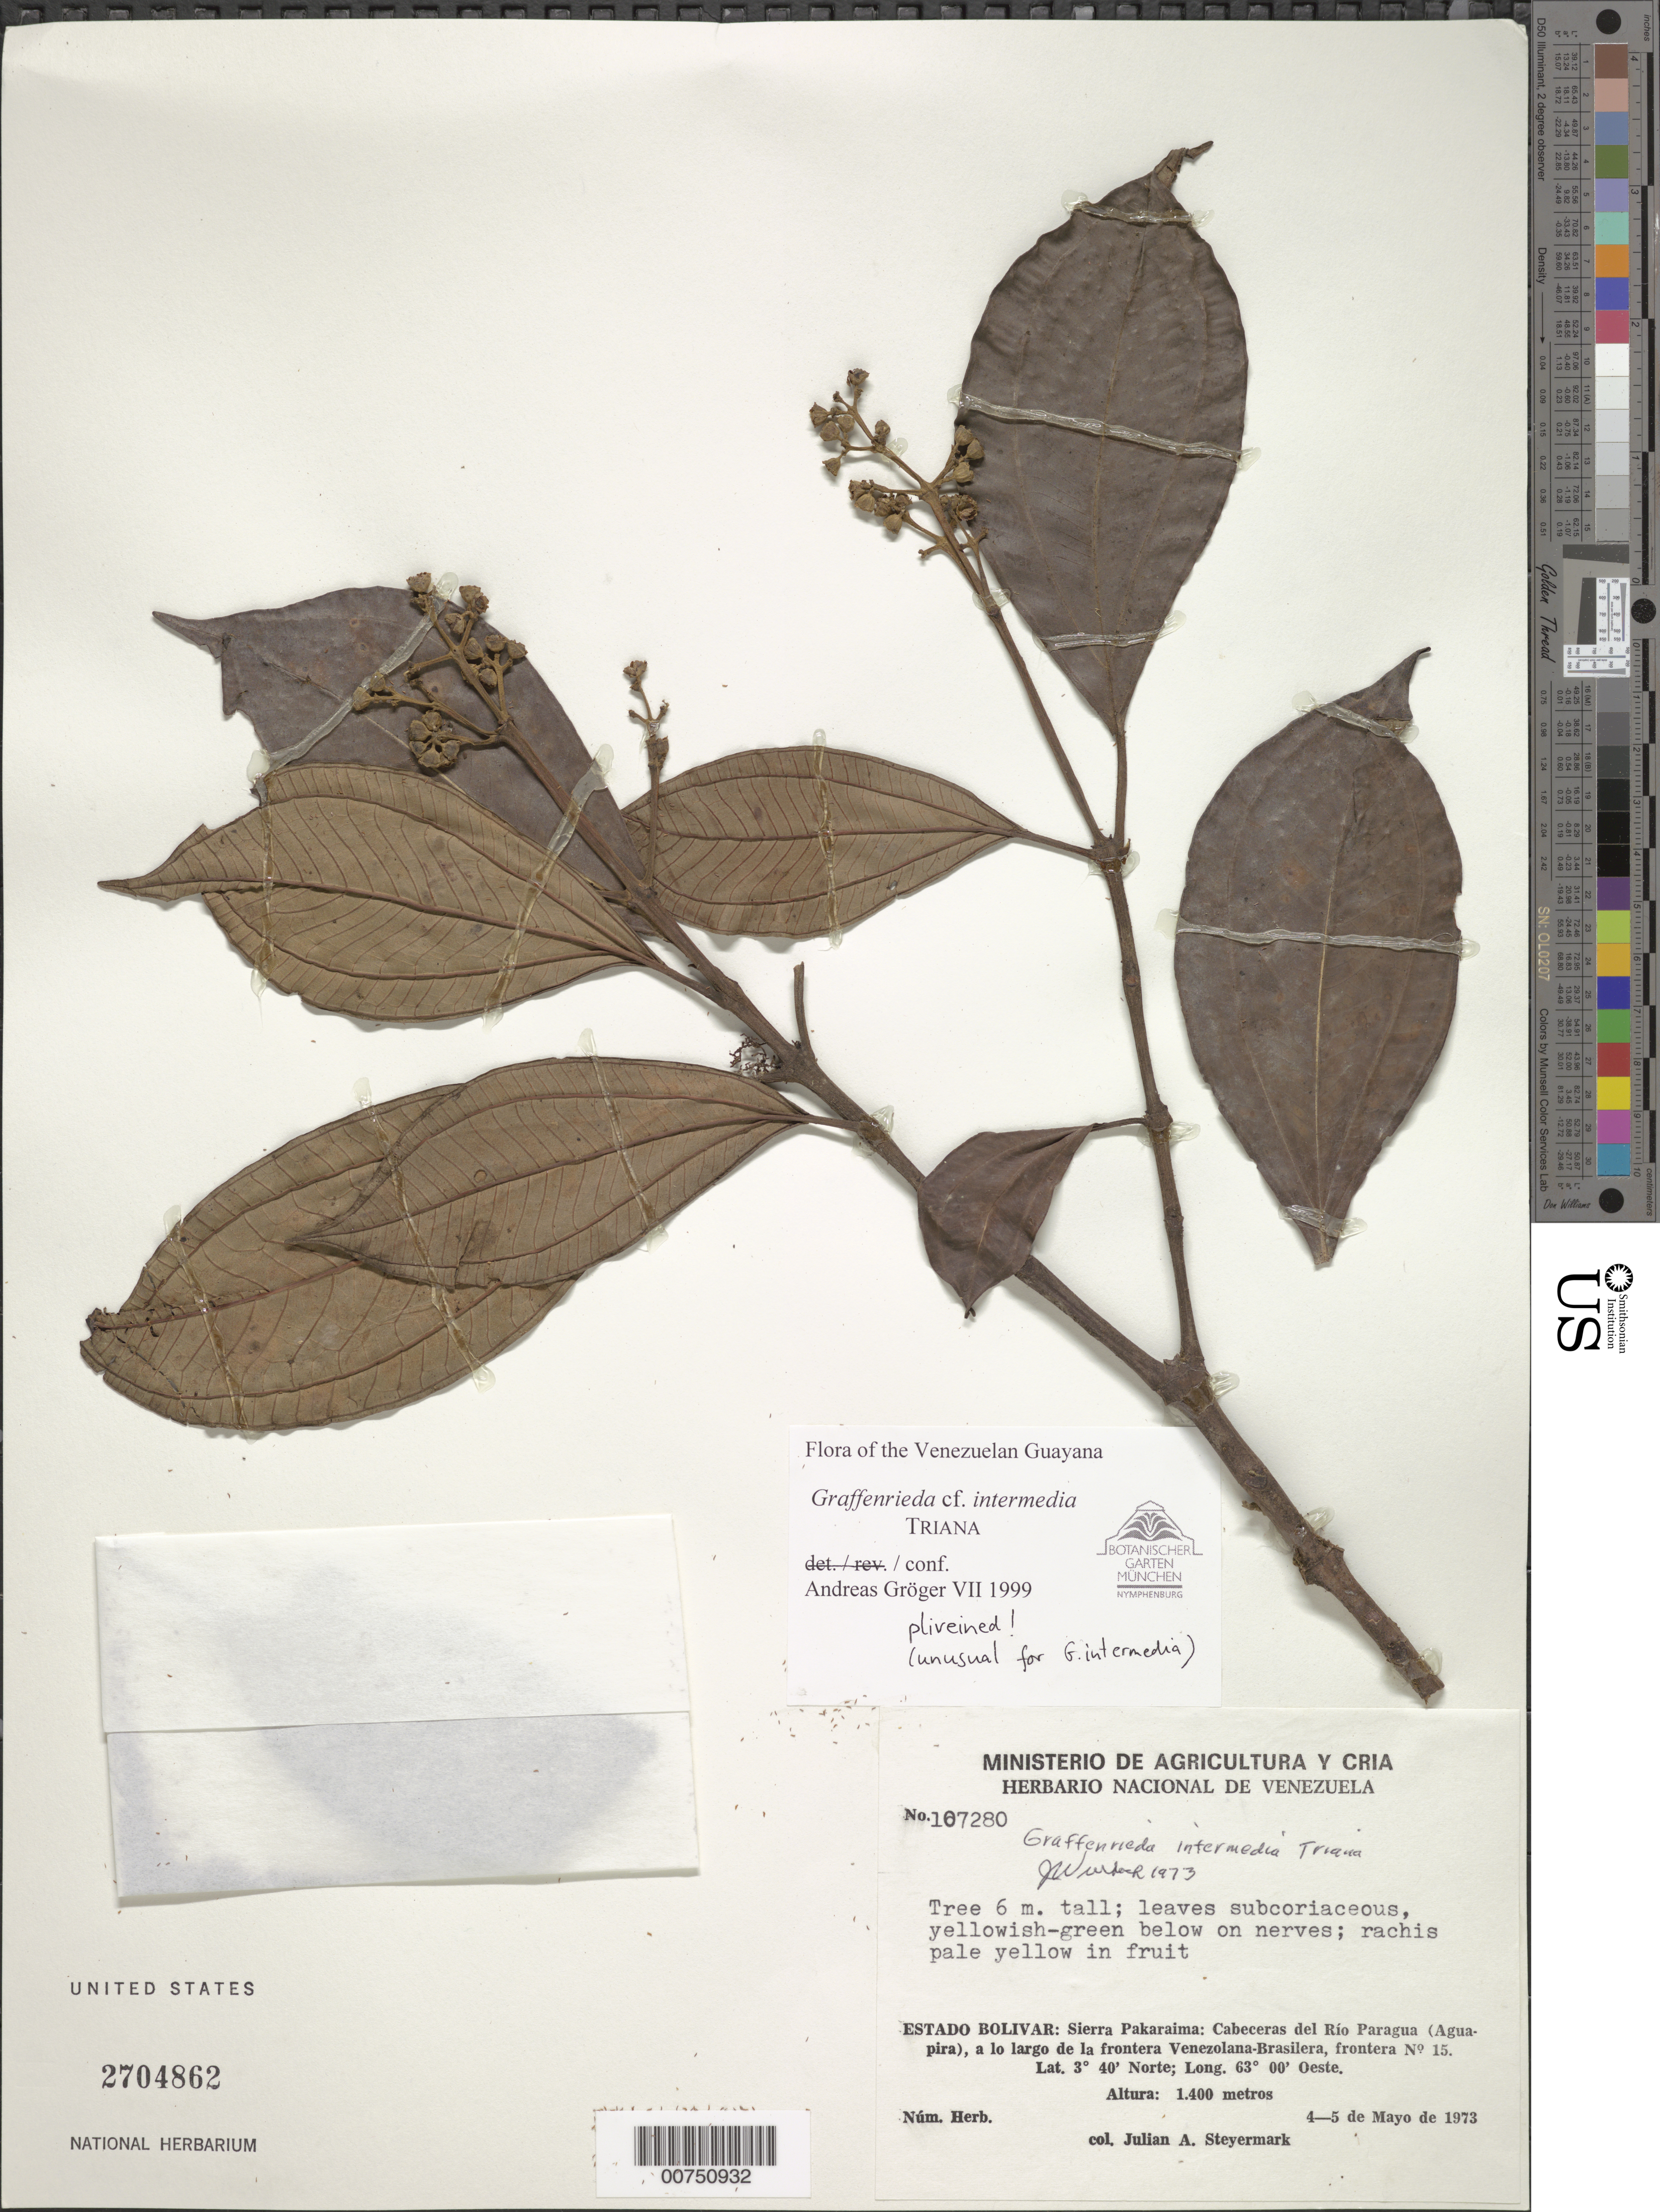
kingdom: Plantae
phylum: Tracheophyta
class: Magnoliopsida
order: Myrtales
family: Melastomataceae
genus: Graffenrieda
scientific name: Graffenrieda intermedia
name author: Triana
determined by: Gröger, A.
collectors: J. Steyermark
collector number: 107280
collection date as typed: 4-May-73 to 5-May-73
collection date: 1973-05-04/1973-05-05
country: Venezuela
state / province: Bolívar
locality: Sierra Pakaraima: cabeceras del Río Paragua (Aguapira), a lo largo de la frontera Venezolana - Brasilera, frontera no. 15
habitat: A lo largo de la frontera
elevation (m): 1400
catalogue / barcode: US 2704862